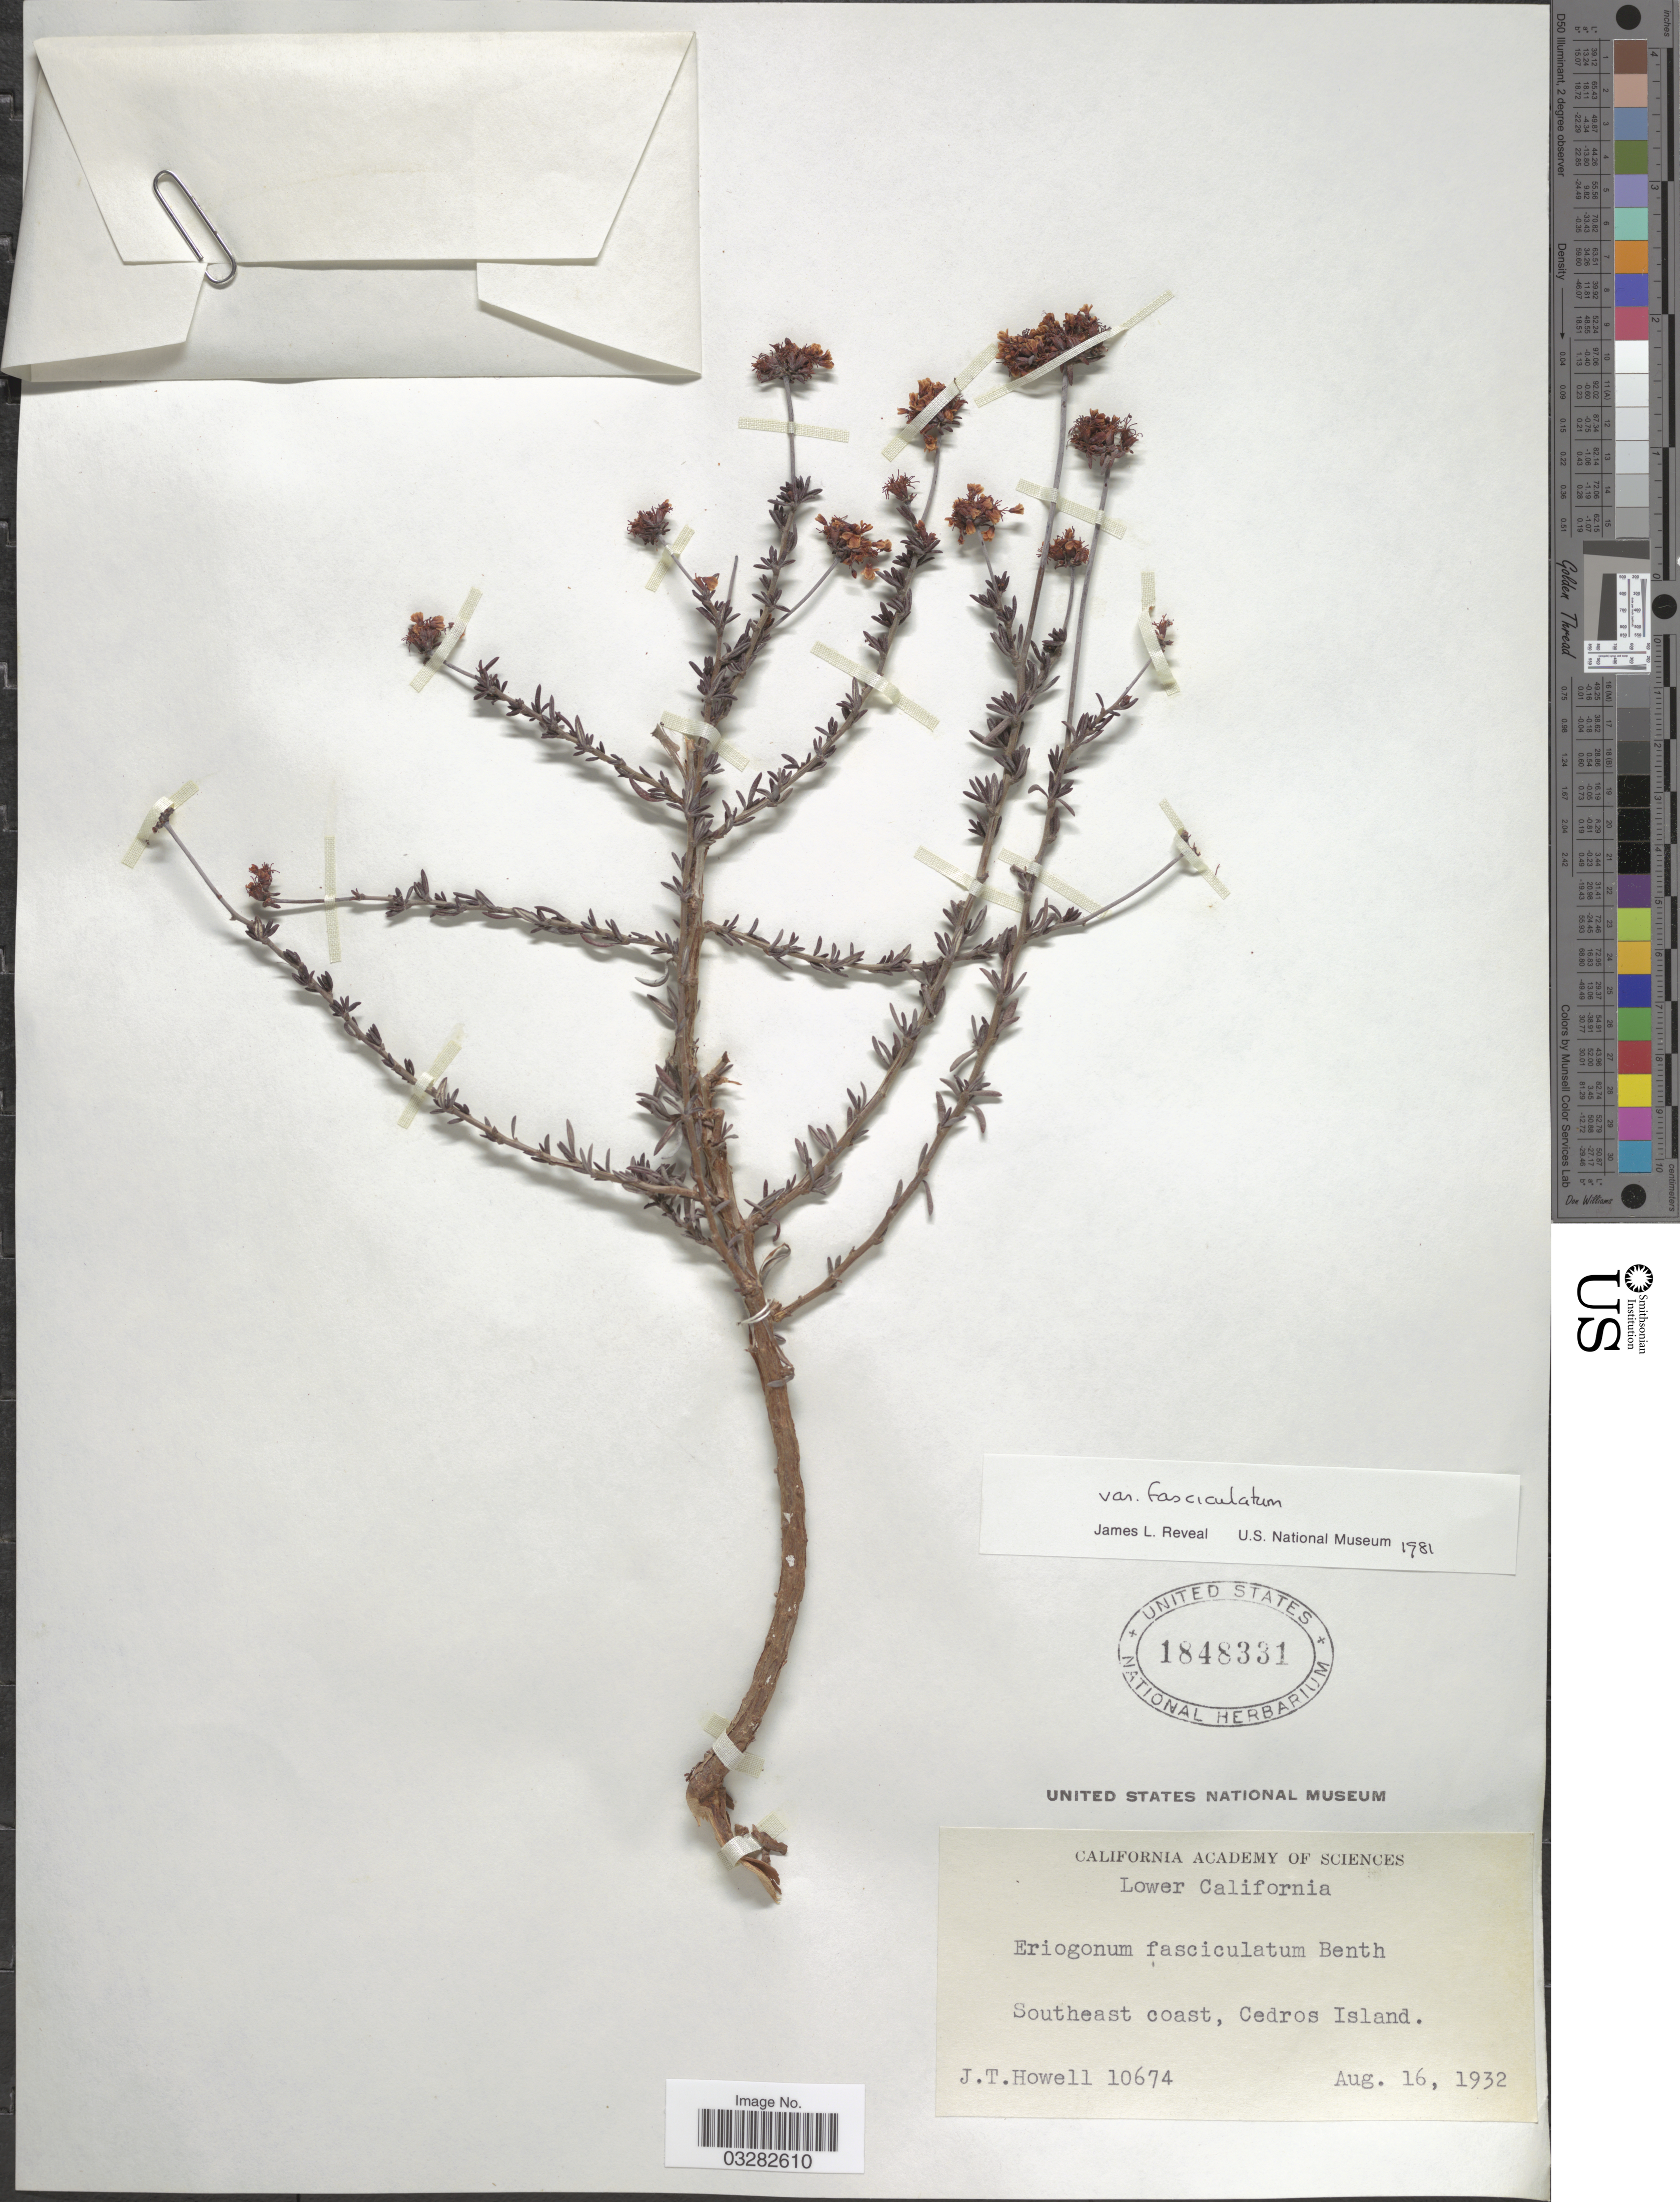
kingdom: Plantae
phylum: Tracheophyta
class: Magnoliopsida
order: Caryophyllales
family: Polygonaceae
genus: Eriogonum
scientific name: Eriogonum fasciculatum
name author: Benth.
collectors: J. T. Howell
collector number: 10674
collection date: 1932-08-16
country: Mexico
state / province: Baja California Norte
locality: Lower California. Southeast coast, Cedros Island.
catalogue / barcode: US 1848331